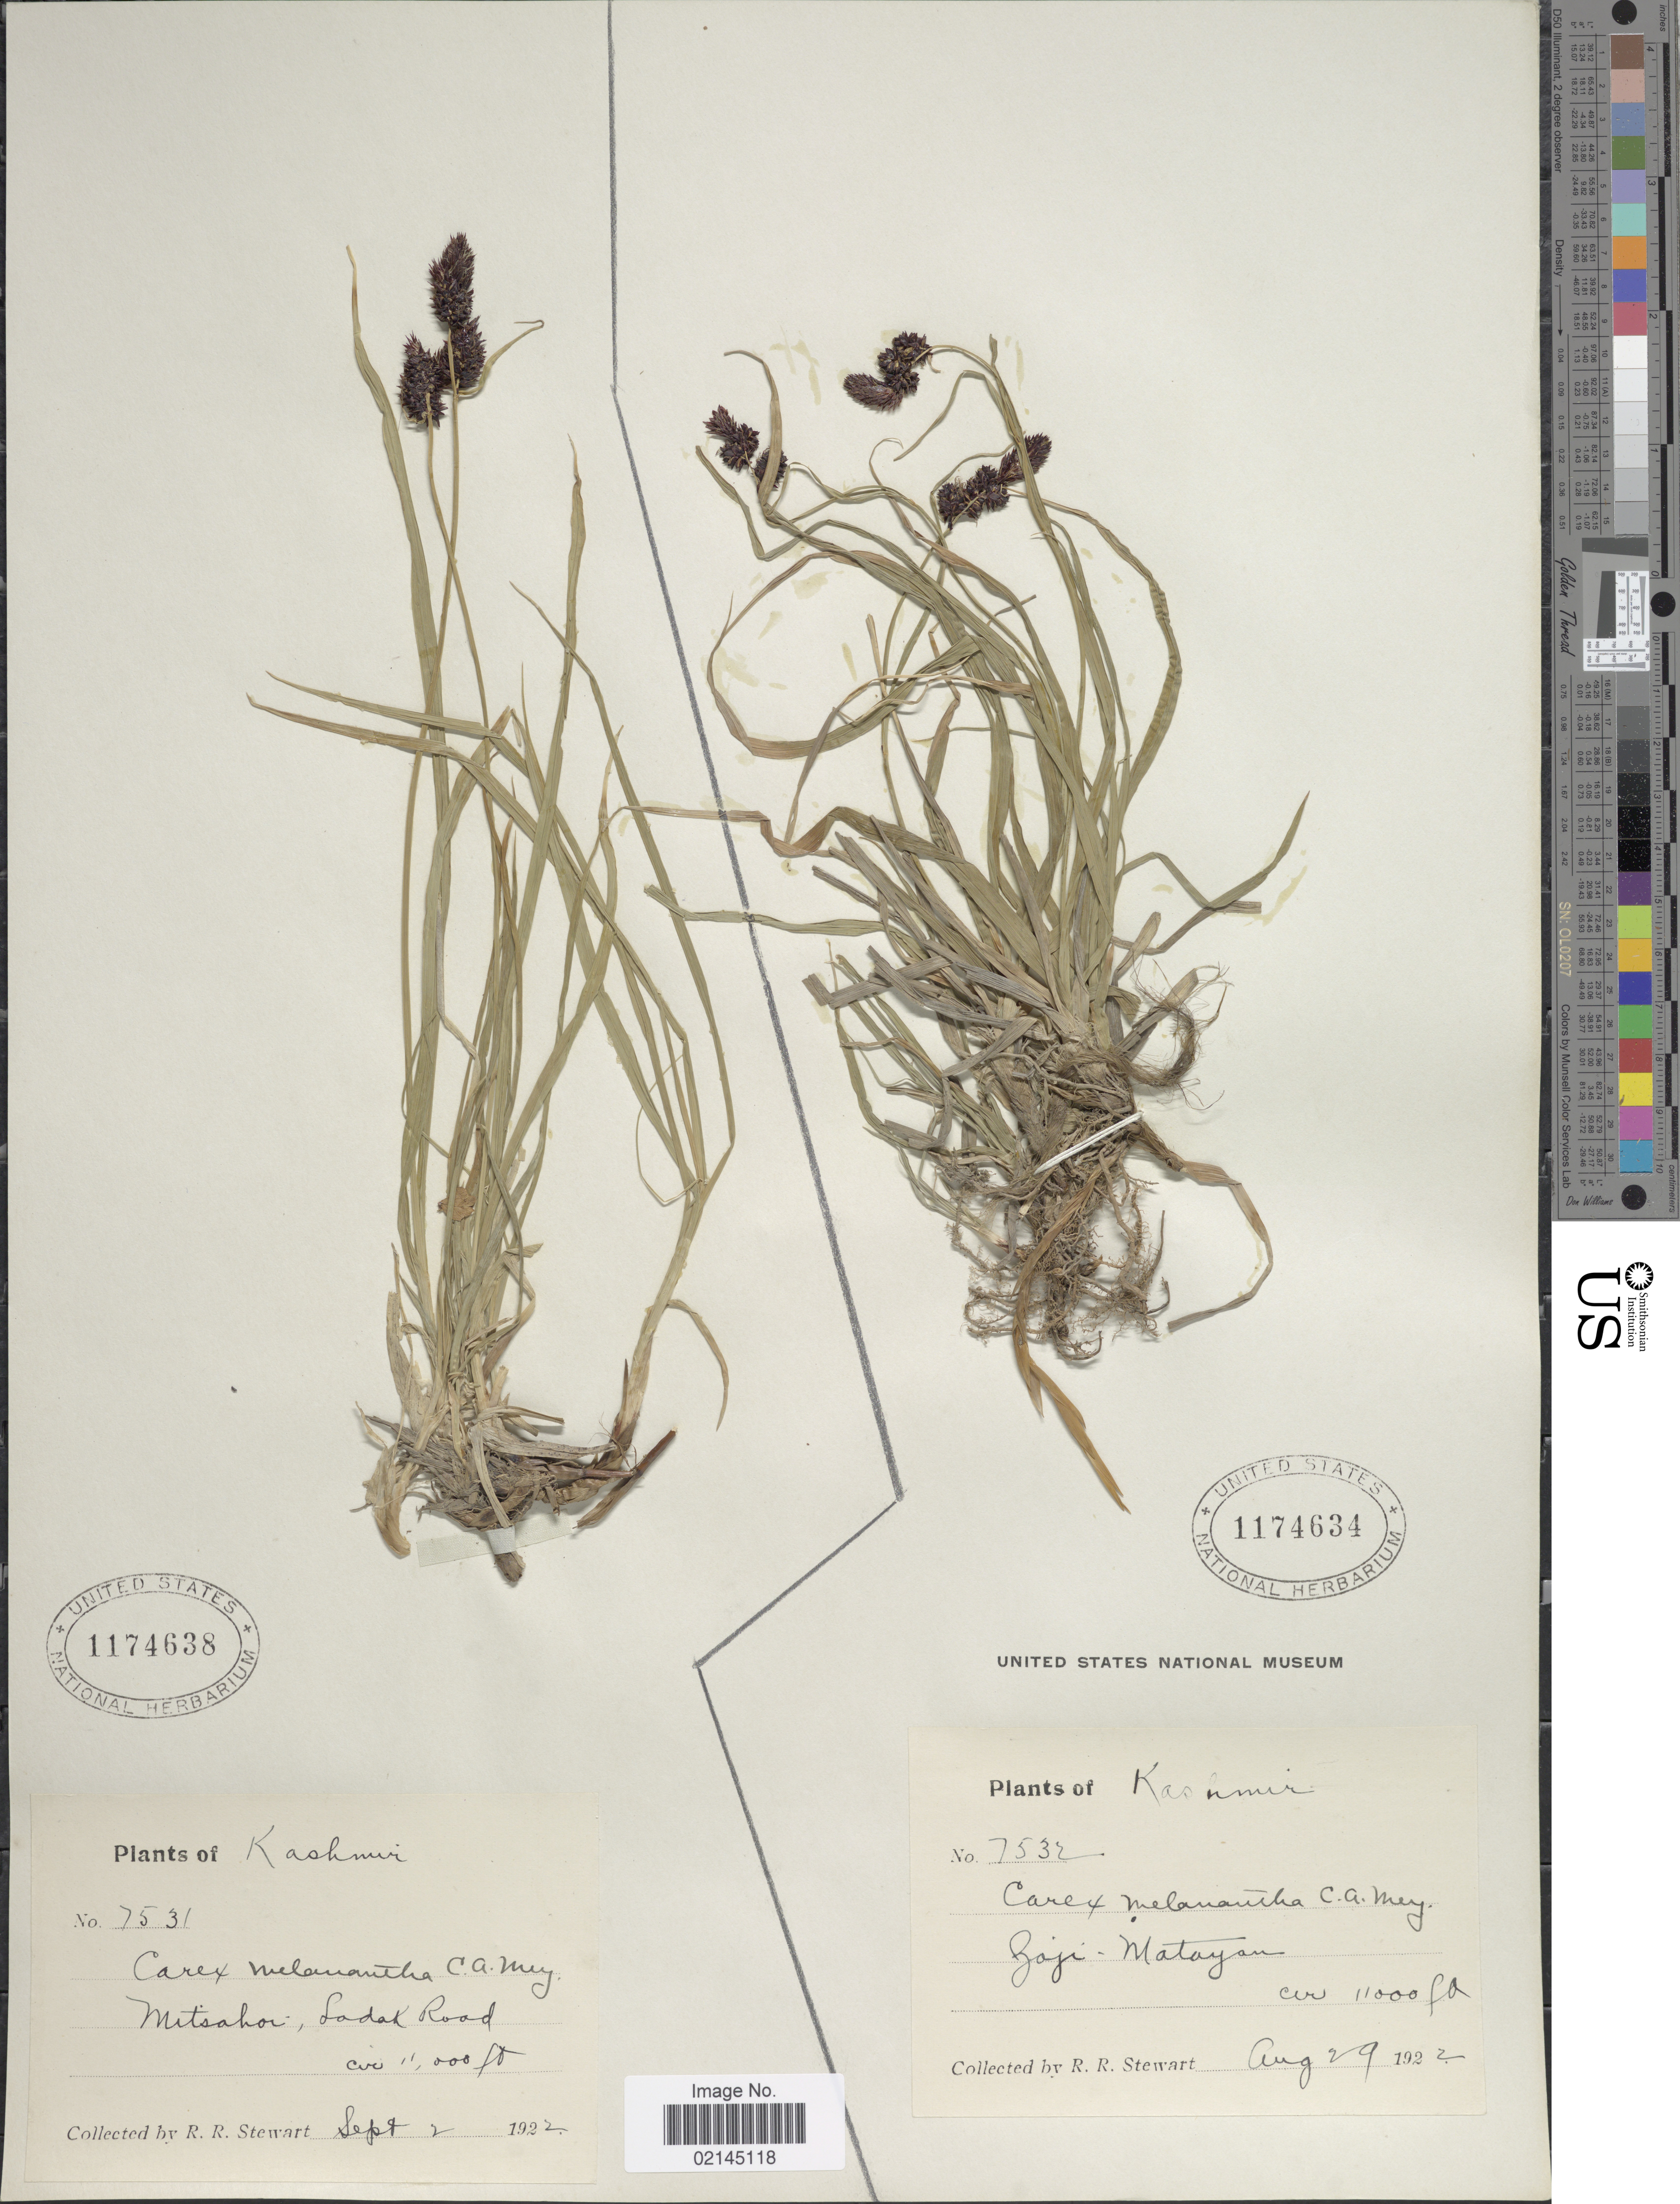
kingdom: Plantae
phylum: Tracheophyta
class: Liliopsida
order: Poales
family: Cyperaceae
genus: Carex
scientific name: Carex melanantha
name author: C.A. Mey.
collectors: R. R. Stewart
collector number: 7532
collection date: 1922-08-29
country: India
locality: Kashmir, Zoji-Matayan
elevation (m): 3353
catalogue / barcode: US 1174634